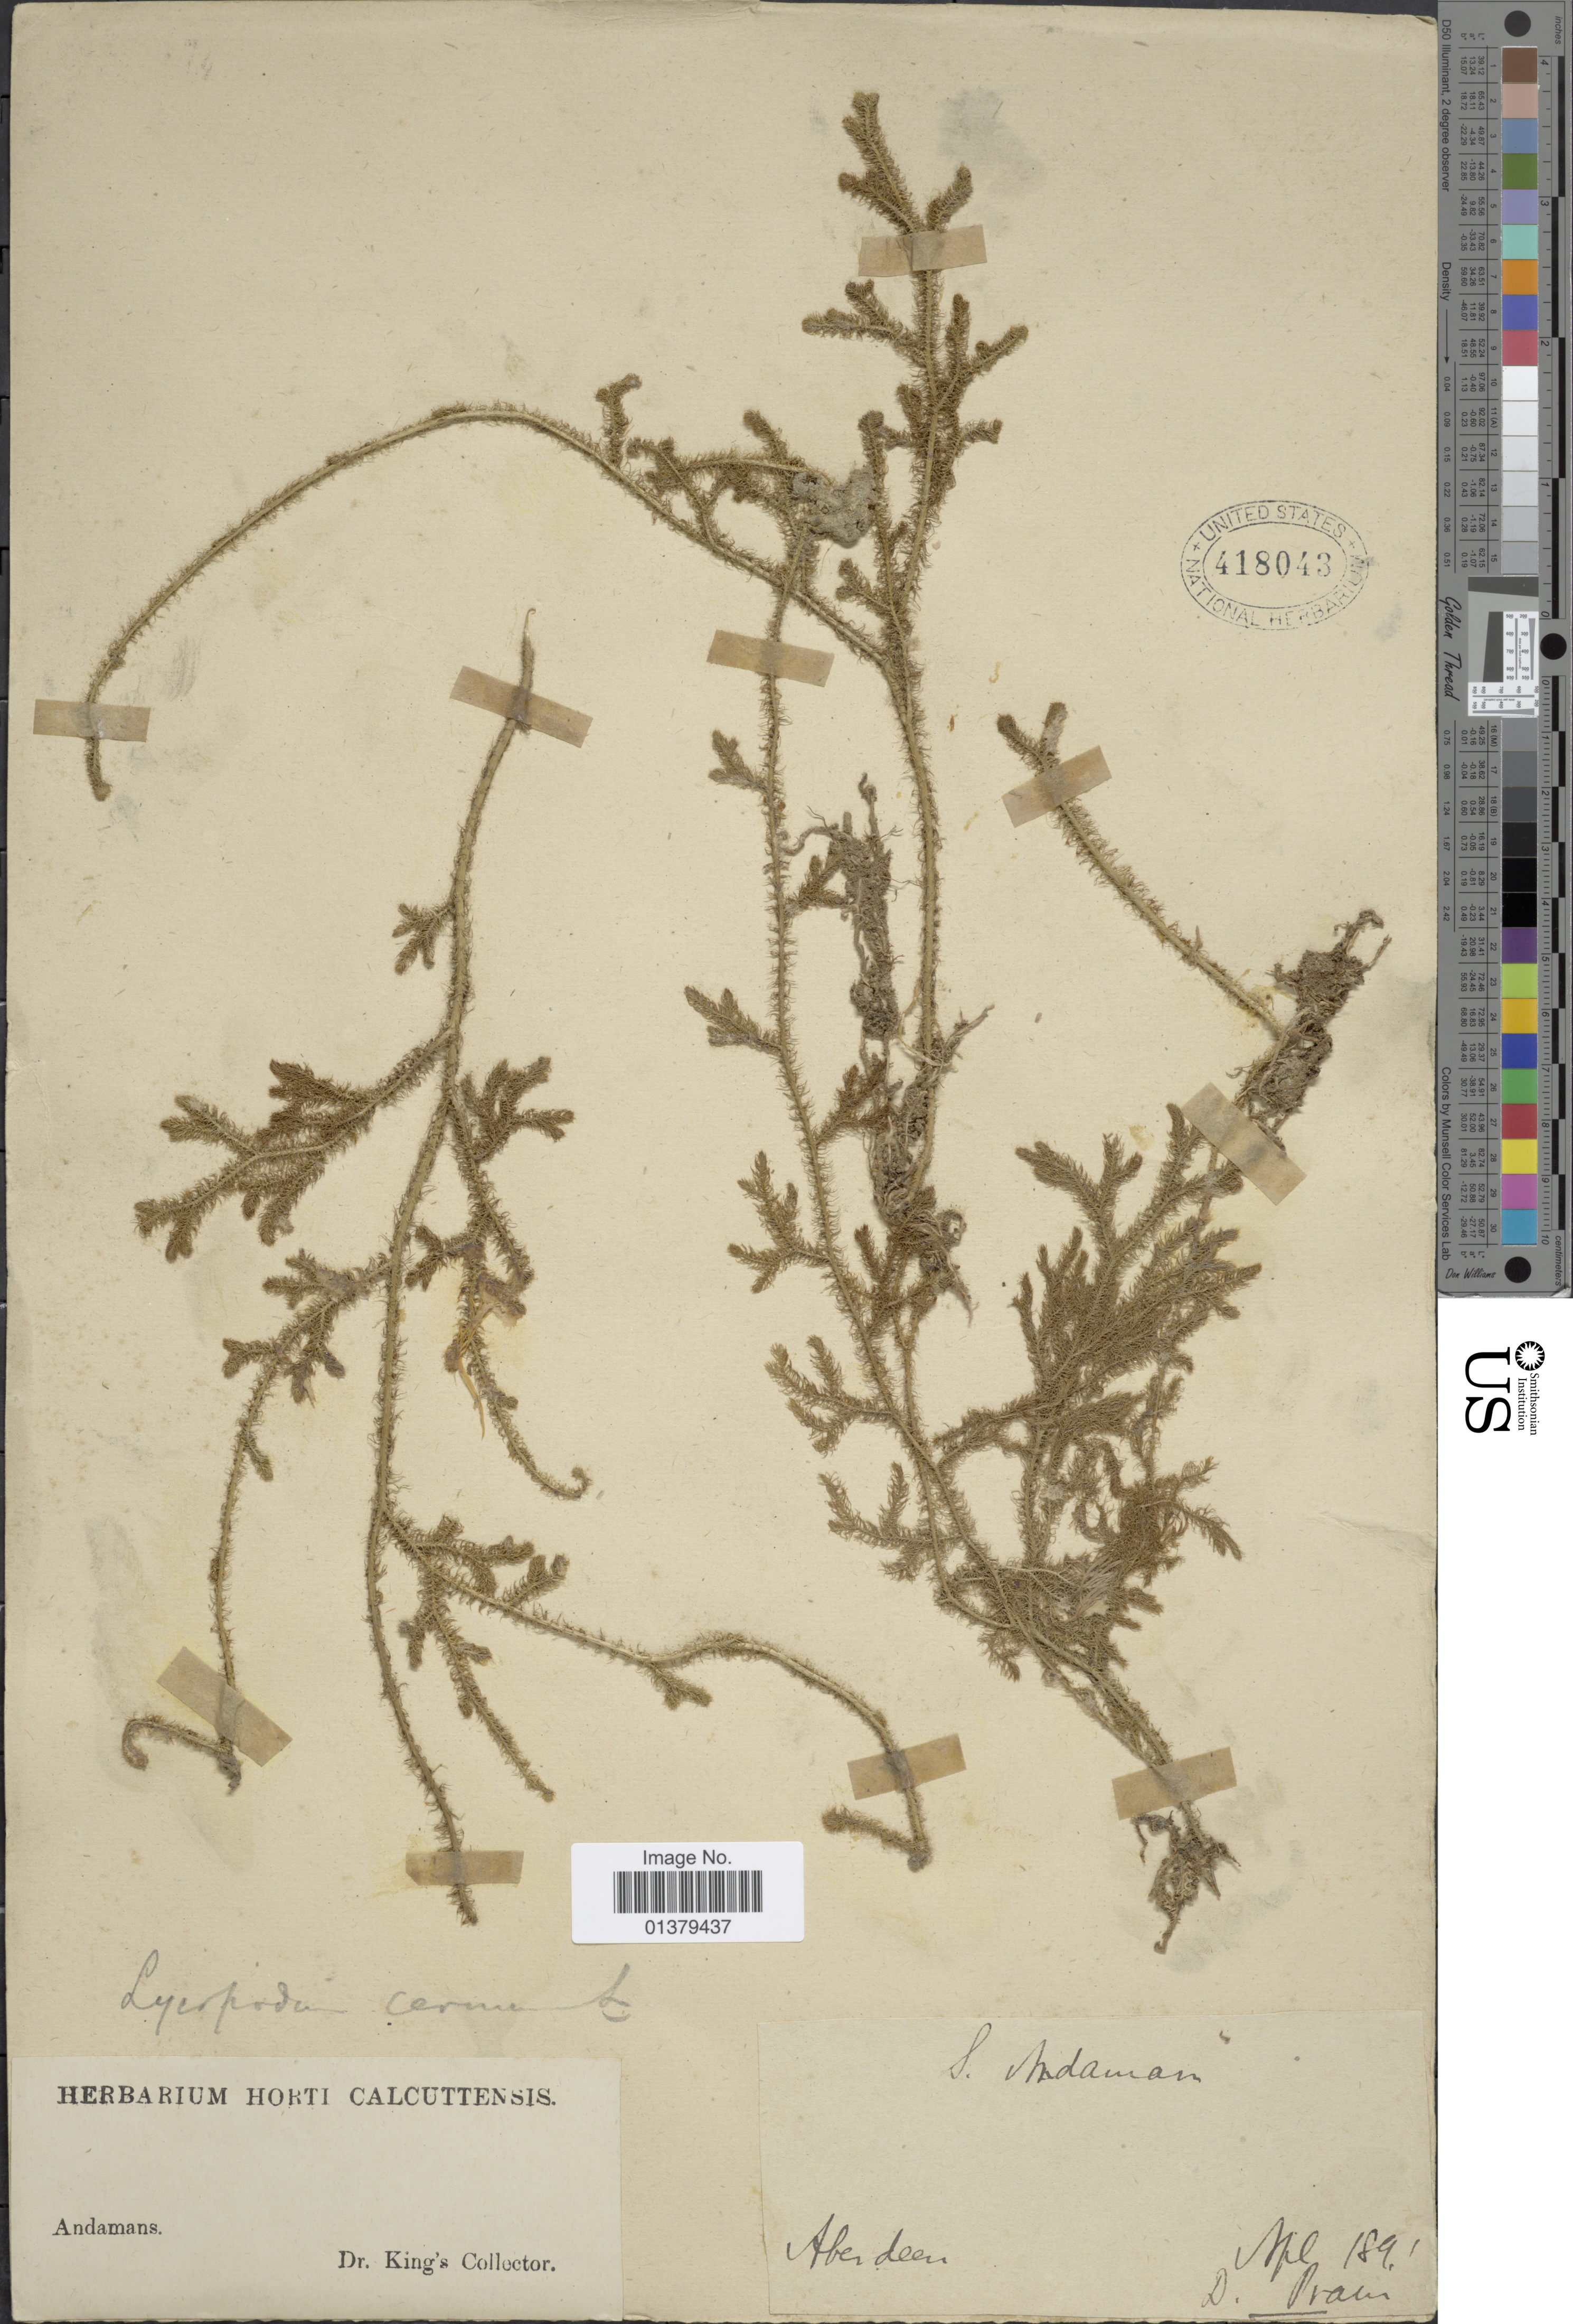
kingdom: Plantae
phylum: Tracheophyta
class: Lycopodiopsida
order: Lycopodiales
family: Lycopodiaceae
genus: Palhinhaea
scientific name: Palhinhaea cernua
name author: (L.) Vasc. & Franco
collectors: Dr. King's collector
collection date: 1891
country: India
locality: Andamans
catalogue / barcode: US 418043